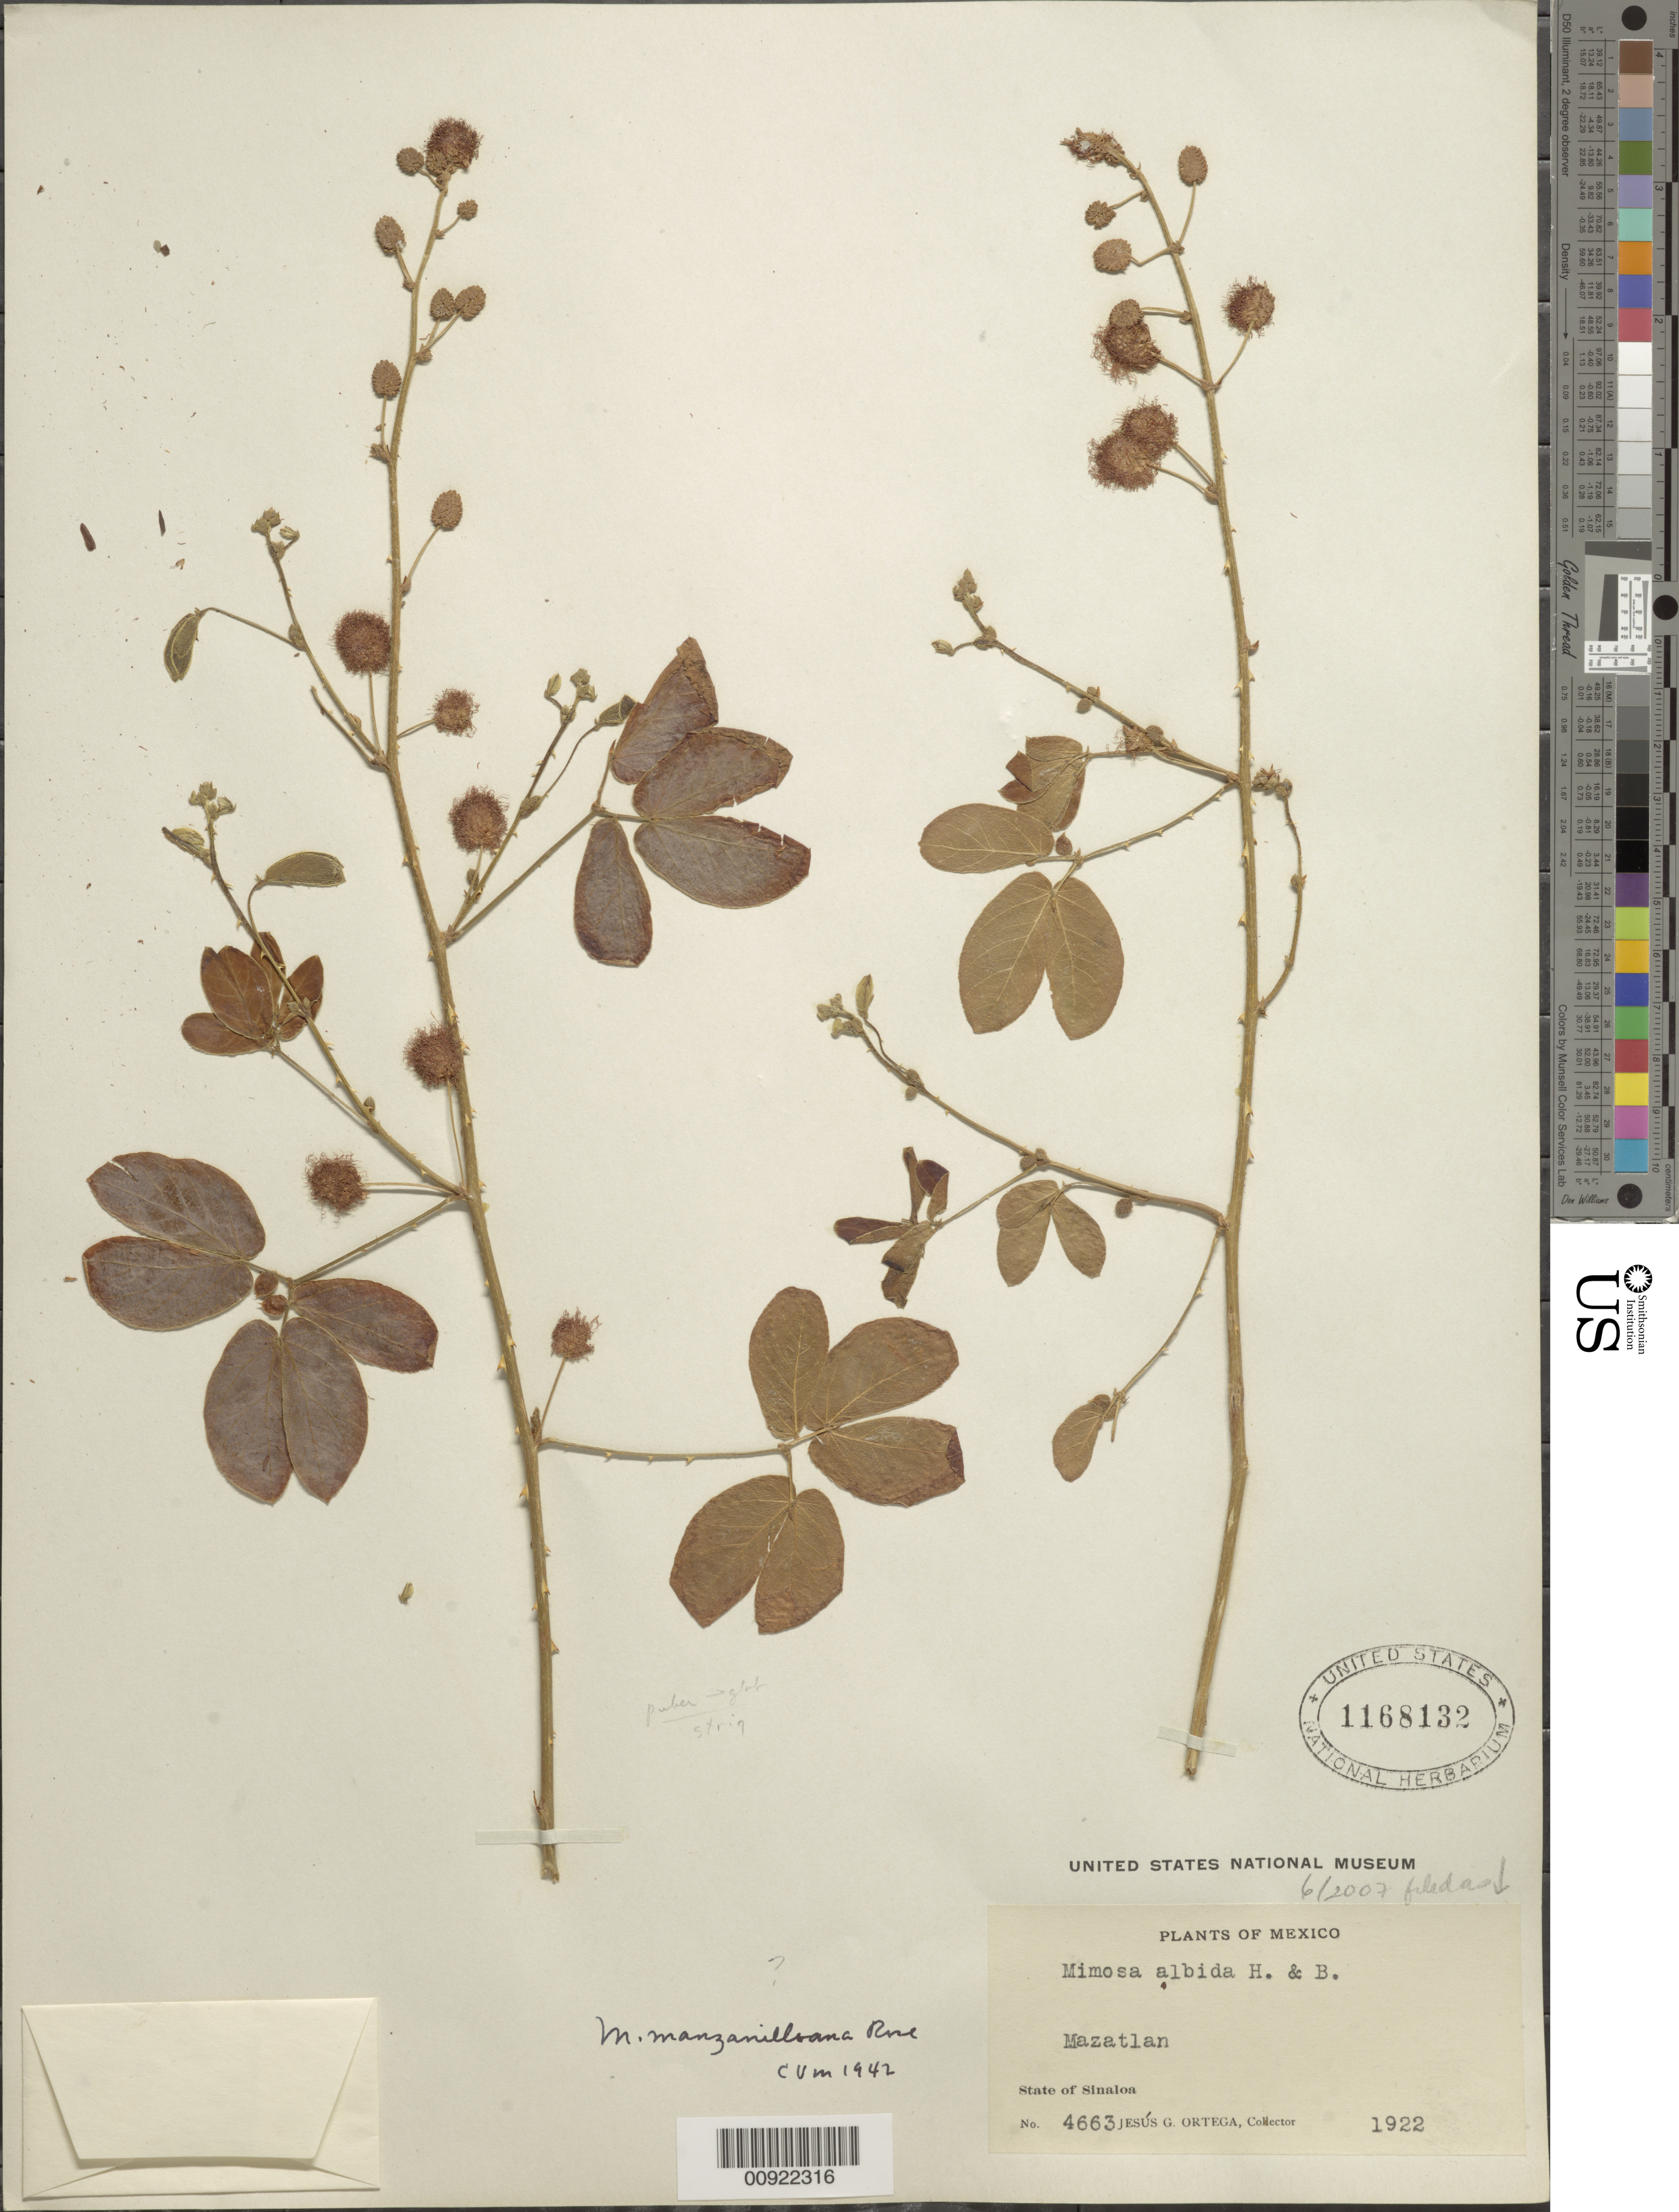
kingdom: Plantae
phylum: Tracheophyta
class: Magnoliopsida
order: Fabales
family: Fabaceae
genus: Mimosa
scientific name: Mimosa albida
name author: Humb. & Bonpl. ex Willd.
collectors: J. Ortega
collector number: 4663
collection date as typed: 1922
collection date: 1922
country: Mexico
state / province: Sinaloa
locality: Mazatlán, State of Sinaloa.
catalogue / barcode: US 1168132